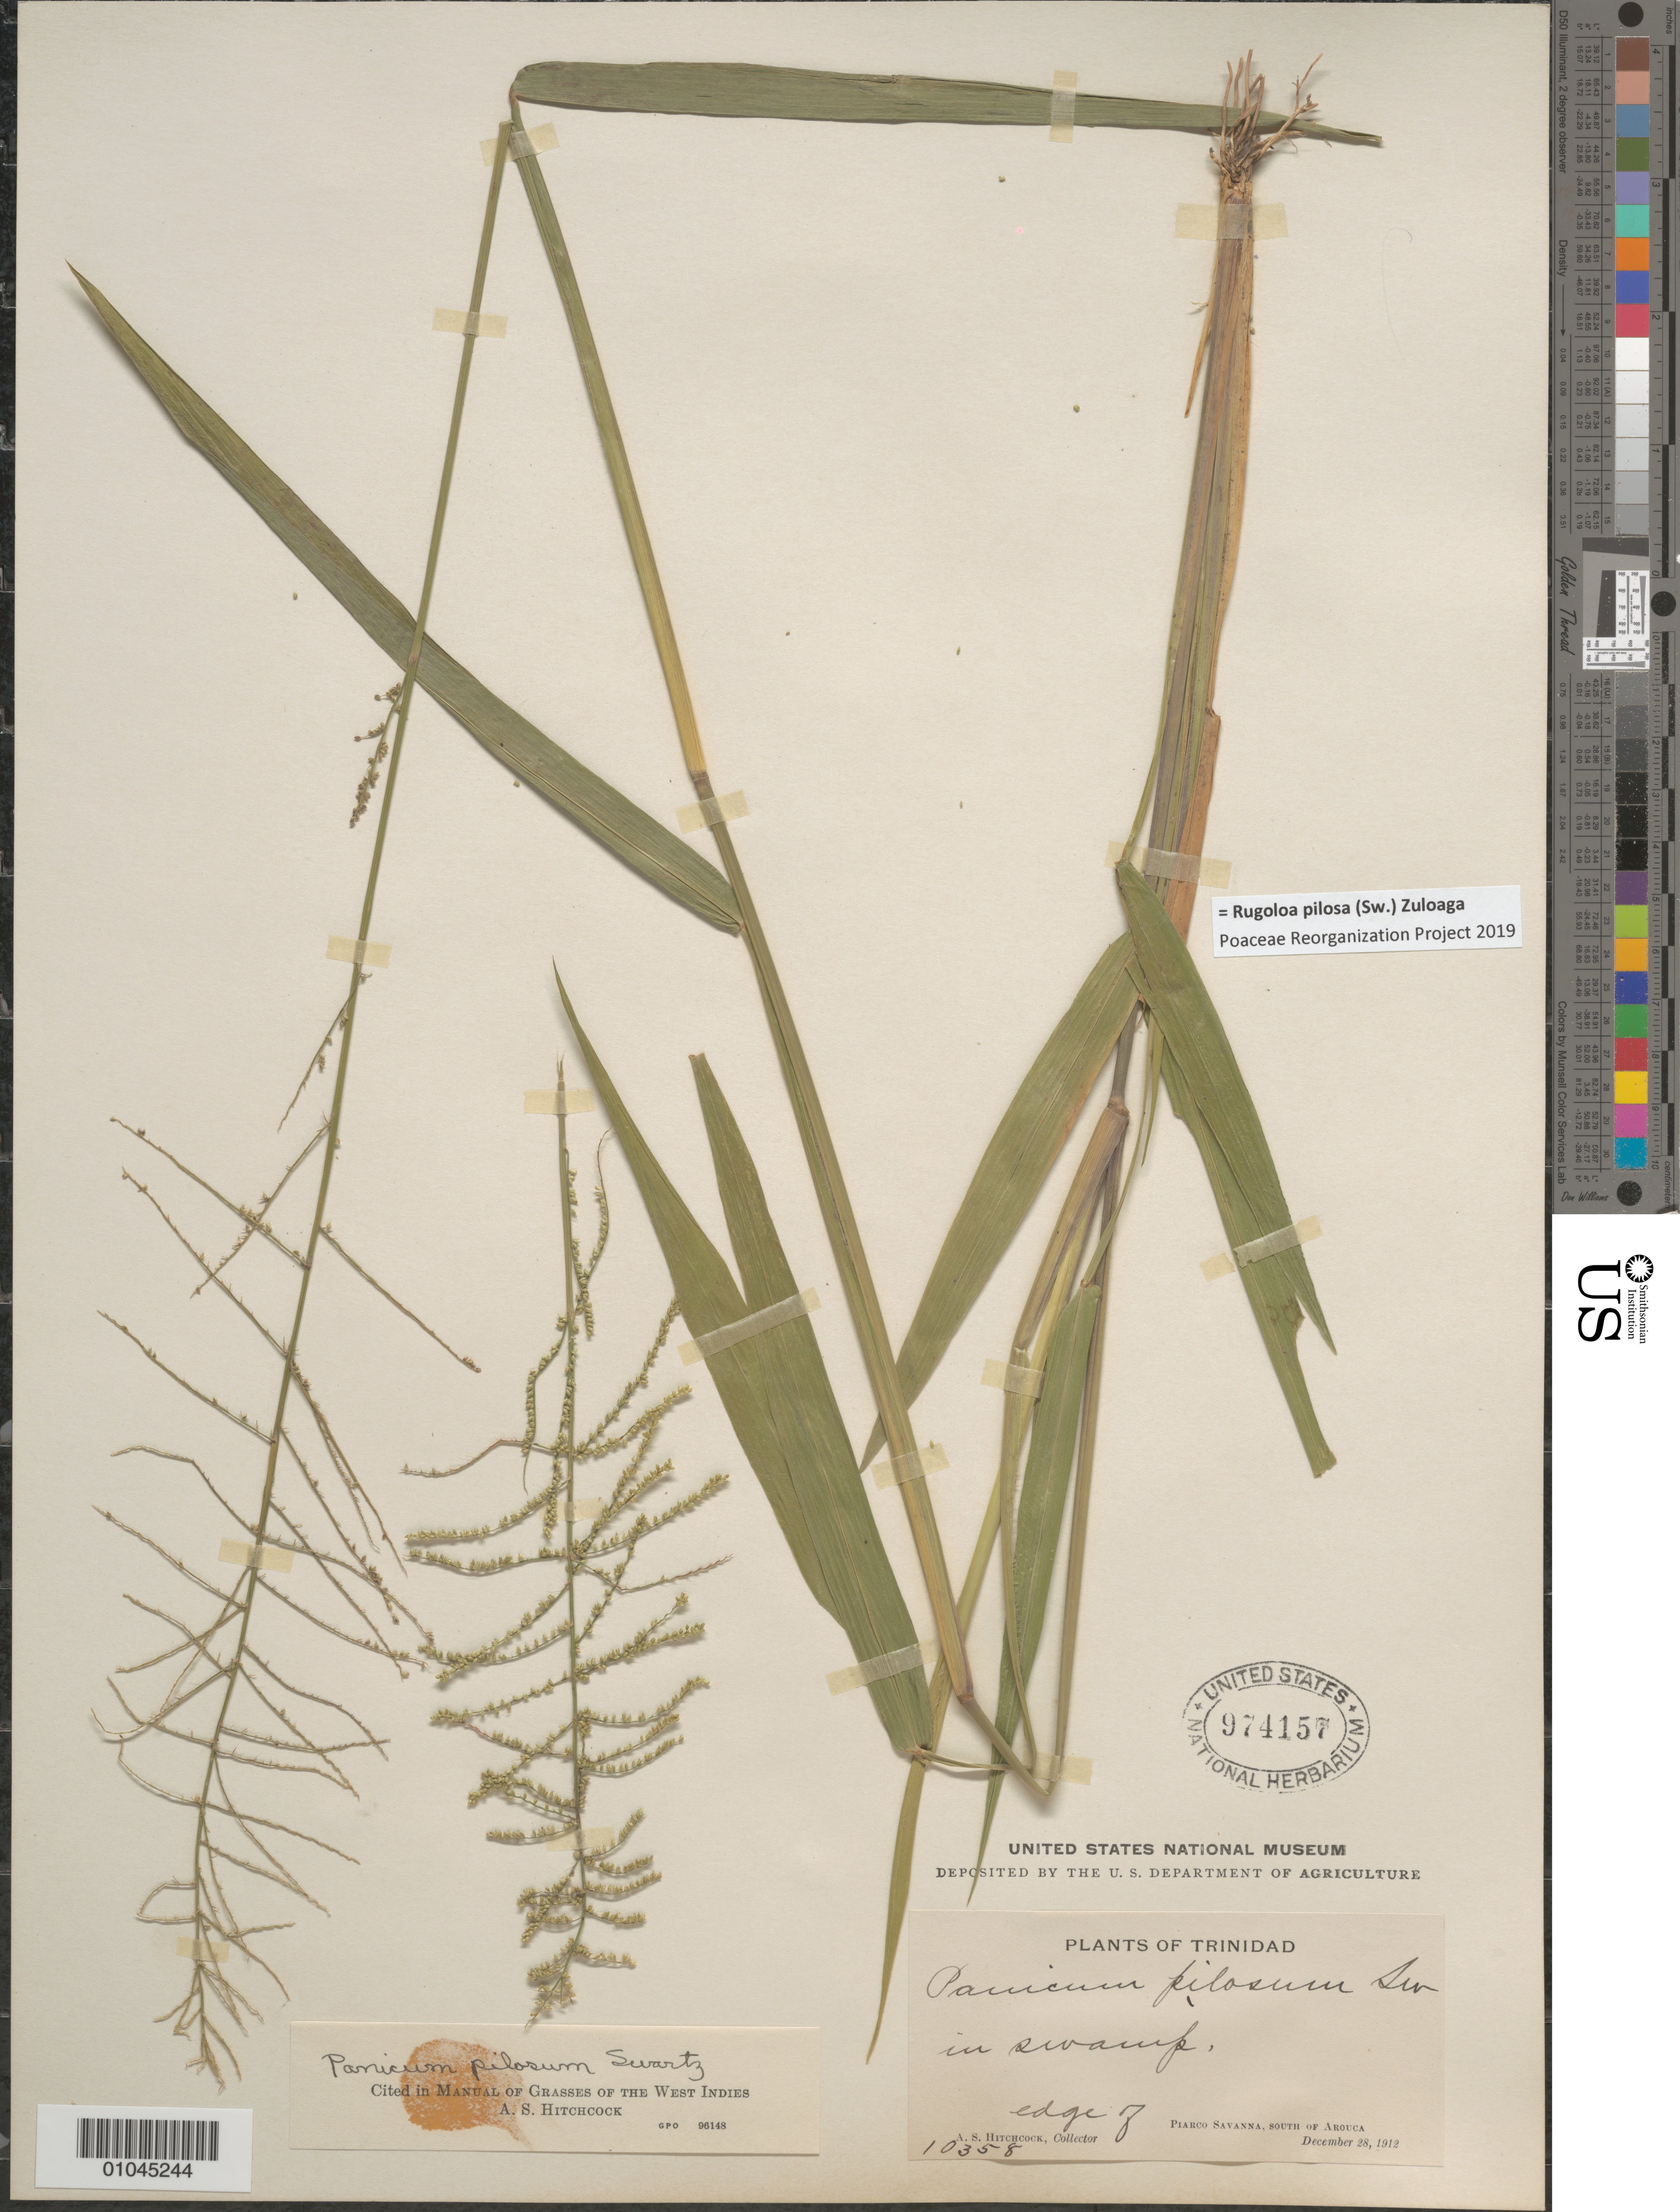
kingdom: Plantae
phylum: Tracheophyta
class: Liliopsida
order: Poales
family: Poaceae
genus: Panicum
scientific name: Panicum pilosum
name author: Sw.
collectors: A. S. Hitchcock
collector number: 10358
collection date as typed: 28 Dec 1912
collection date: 1912-12-28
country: Trinidad and Tobago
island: Trinidad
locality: Edge of Piarco Savanna, S of Arouca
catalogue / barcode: US 974157